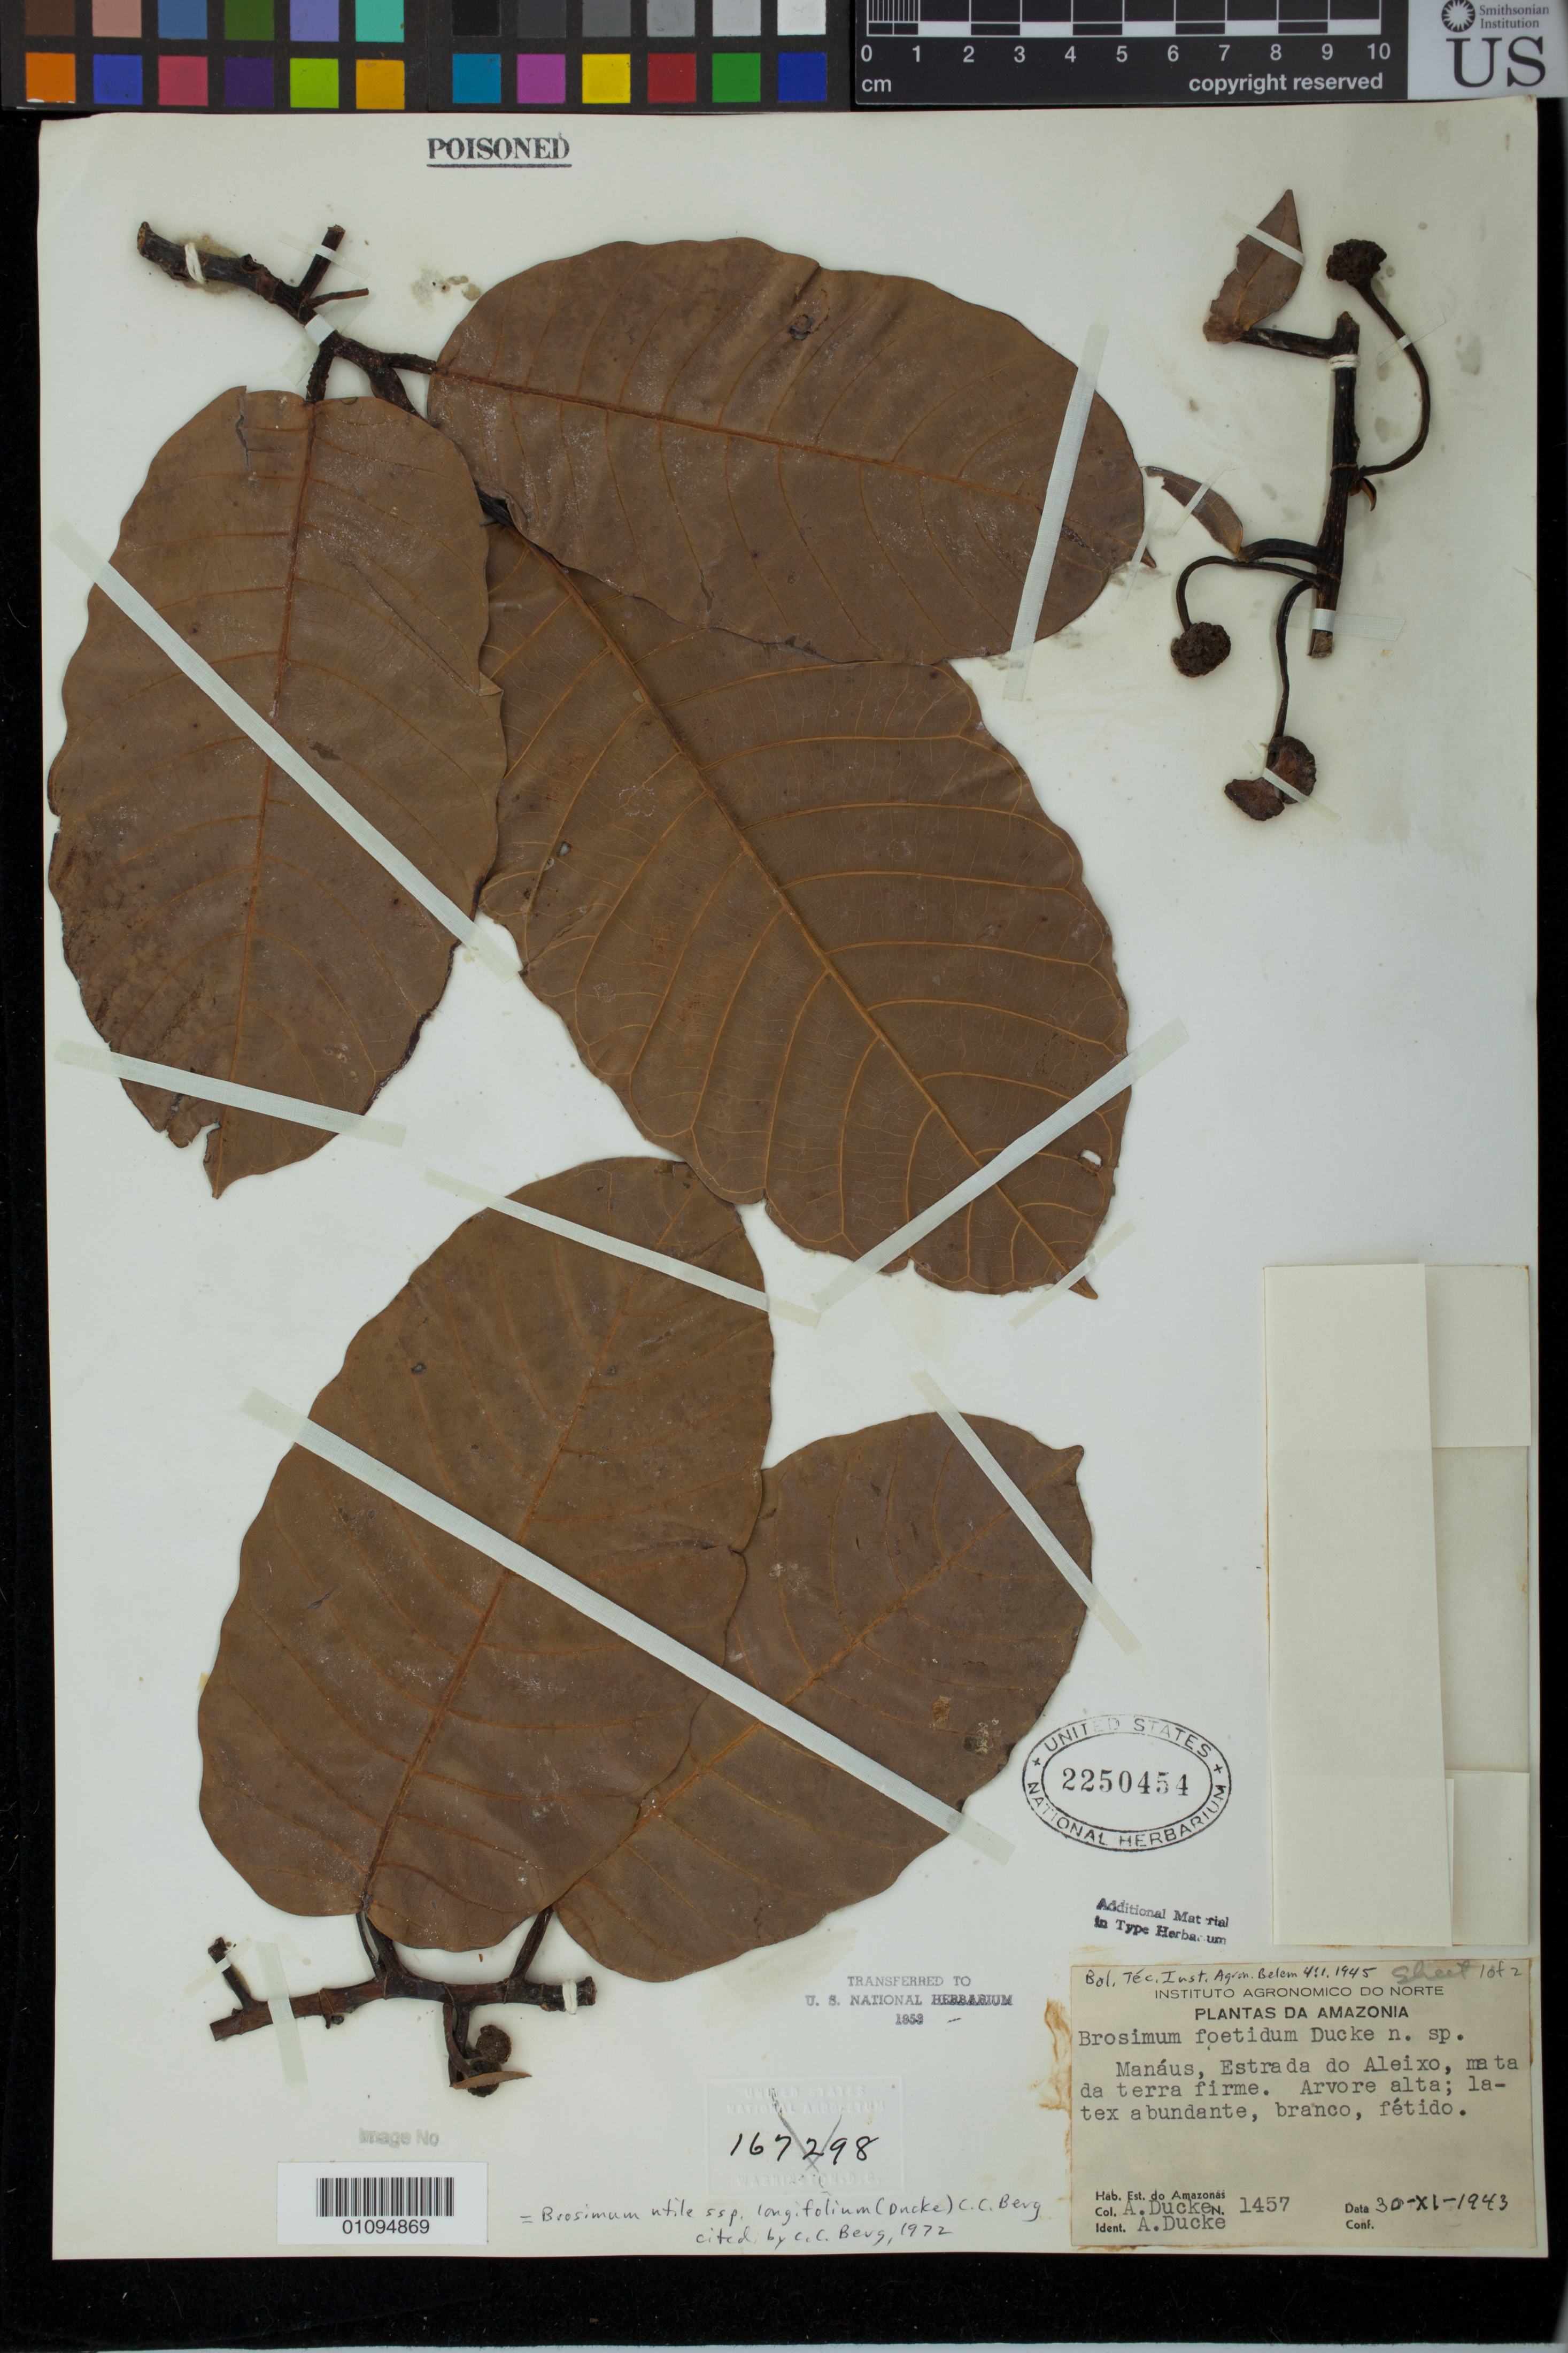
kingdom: Plantae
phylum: Tracheophyta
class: Magnoliopsida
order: Rosales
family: Moraceae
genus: Brosimum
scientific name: Brosimum foetidum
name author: Ducke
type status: Isotype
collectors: A. Ducke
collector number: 1457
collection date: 1943-11-30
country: Brazil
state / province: Amazonas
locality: Manaus, estrada do Aleixo.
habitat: Mata de terra firme.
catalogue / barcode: US 2250454